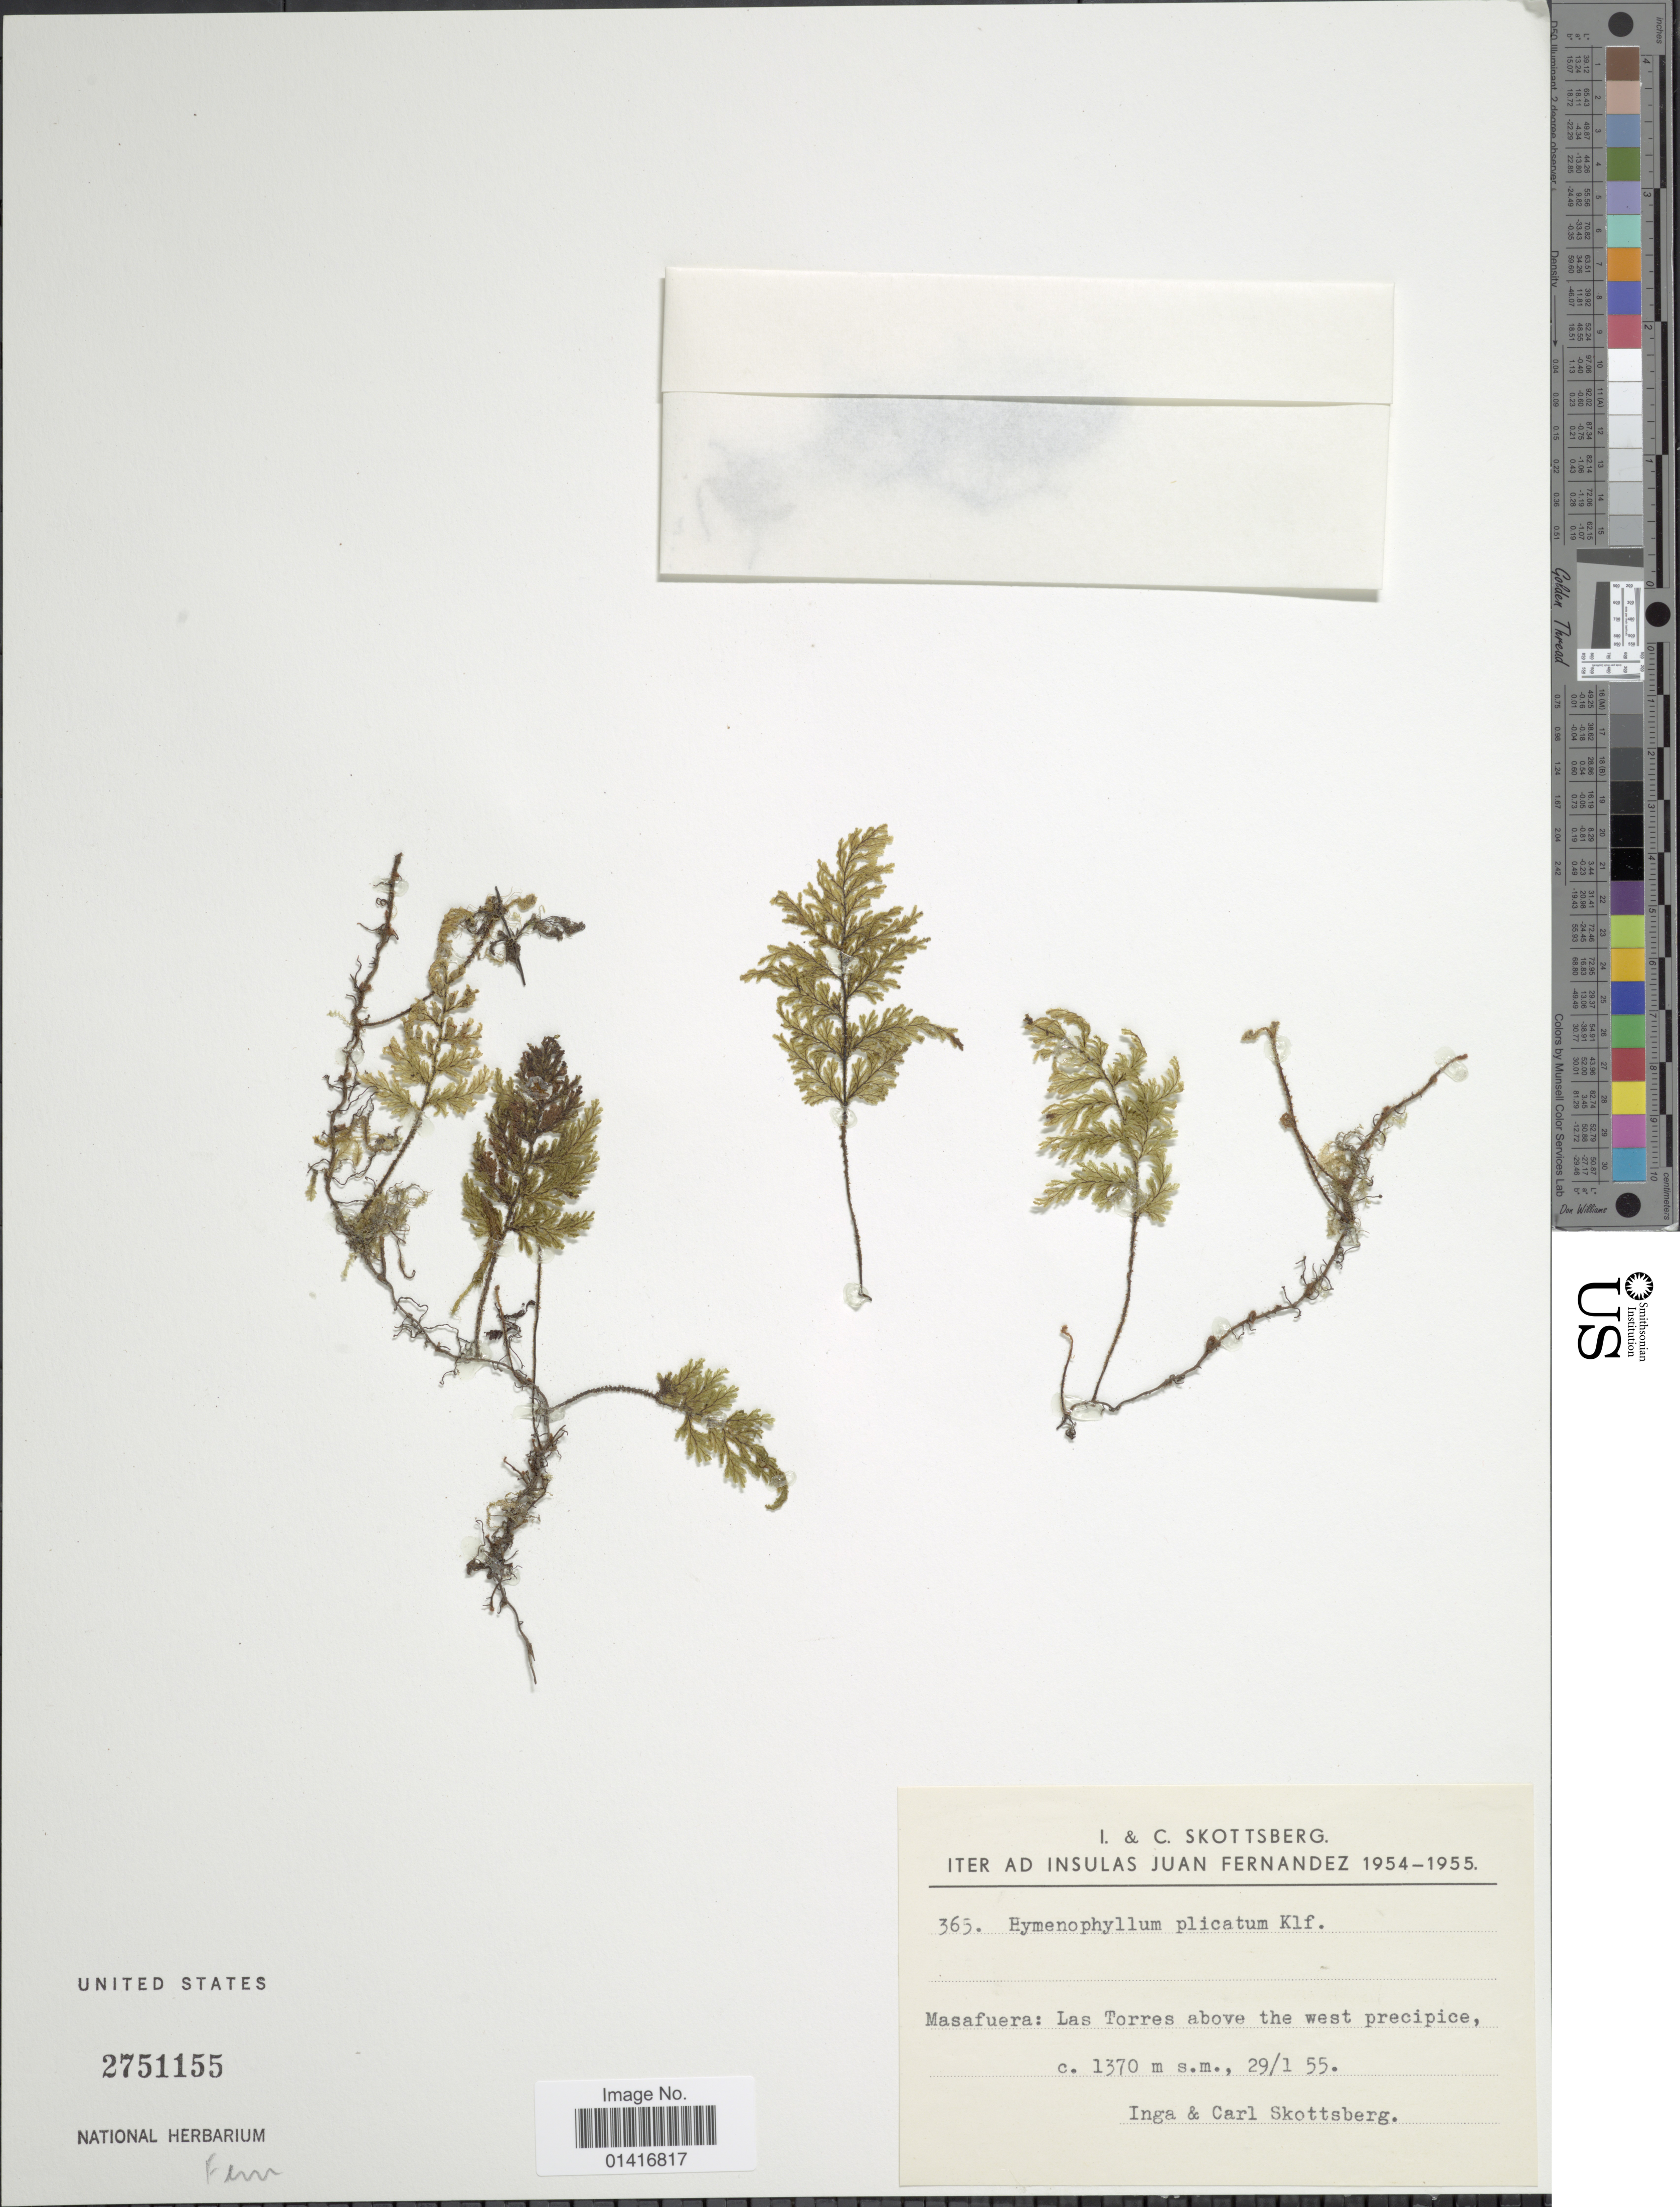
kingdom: Plantae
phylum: Tracheophyta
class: Polypodiopsida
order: Hymenophyllales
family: Hymenophyllaceae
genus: Hymenophyllum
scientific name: Hymenophyllum plicatum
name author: Kaulf.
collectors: I. Skottsberg & C. Skottsberg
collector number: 365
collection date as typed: Transcribed d/m/y: 29/1/55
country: Chile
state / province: Valparaíso (V)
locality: Juan Fernandez. Masafuera: Las Torres above the west precipice.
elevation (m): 1370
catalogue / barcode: US 2751155